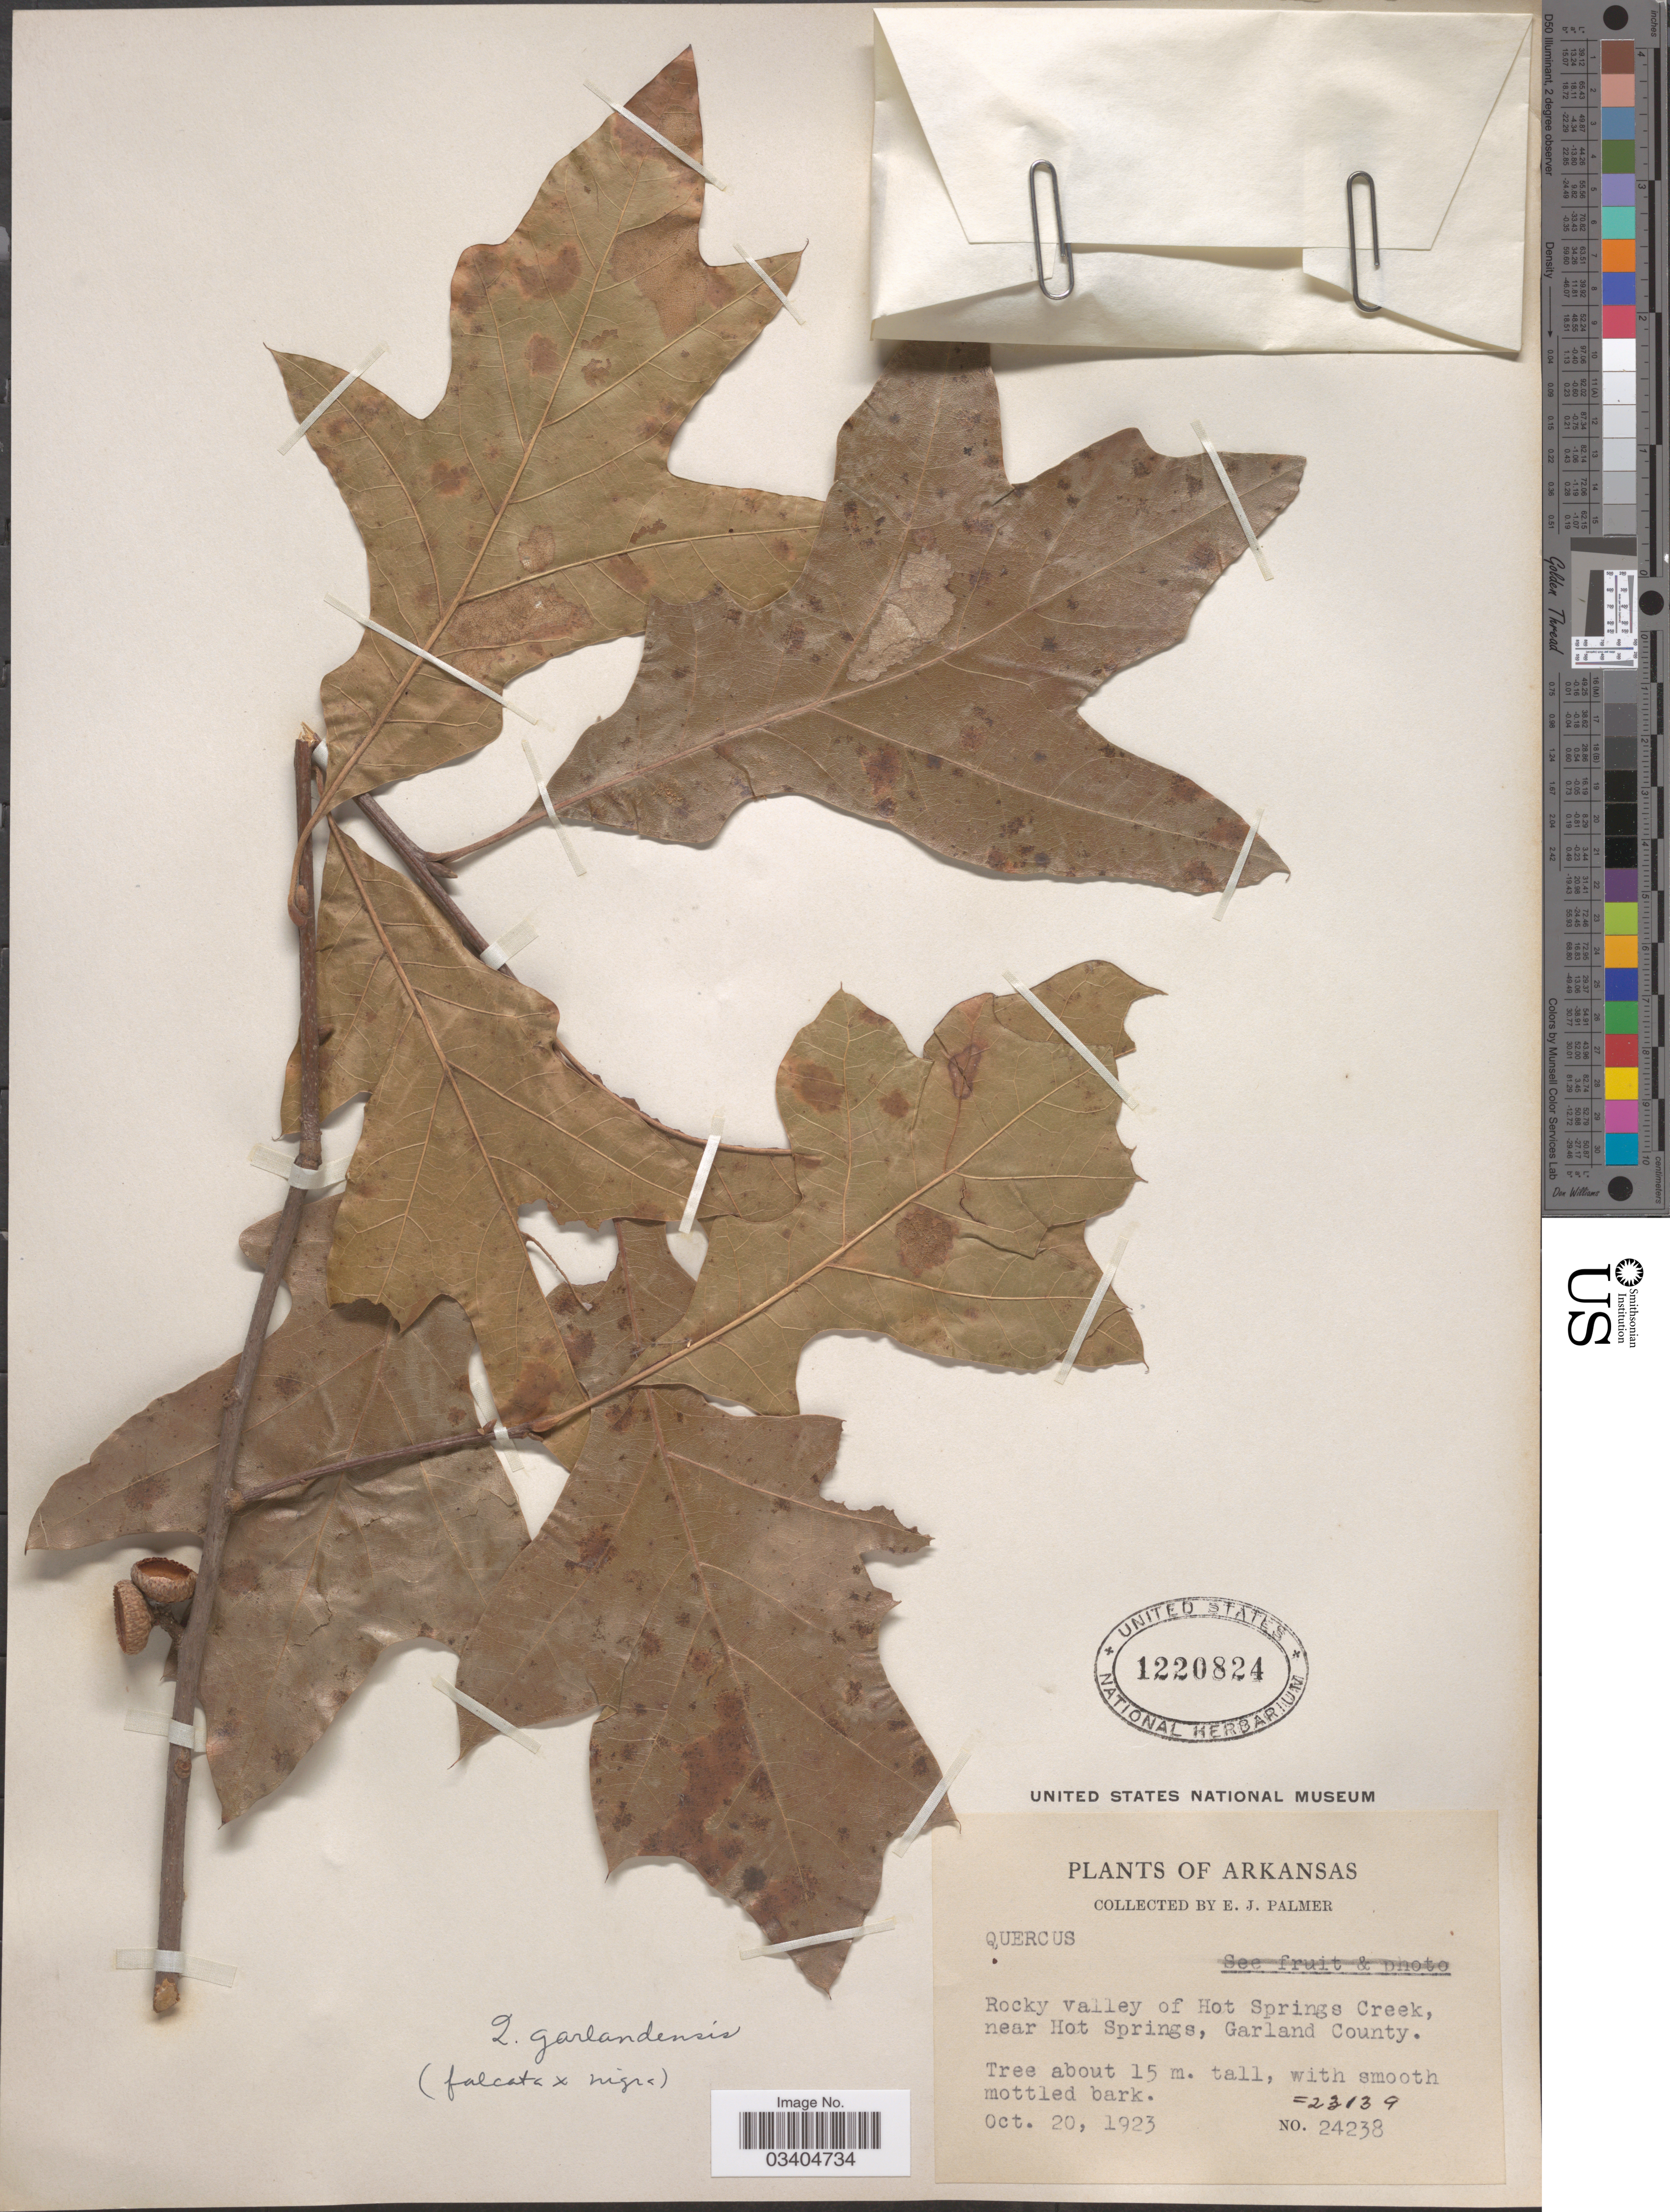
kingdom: Plantae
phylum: Tracheophyta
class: Magnoliopsida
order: Fagales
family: Fagaceae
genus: Quercus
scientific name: Quercus falcata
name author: Michx.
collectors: E. J. Palmer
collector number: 24238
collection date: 1923-10-20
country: United States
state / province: Arkansas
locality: Rocky Valley of Hot Springs Creek, near Hot Springs, Garland County.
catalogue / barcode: US 1220824